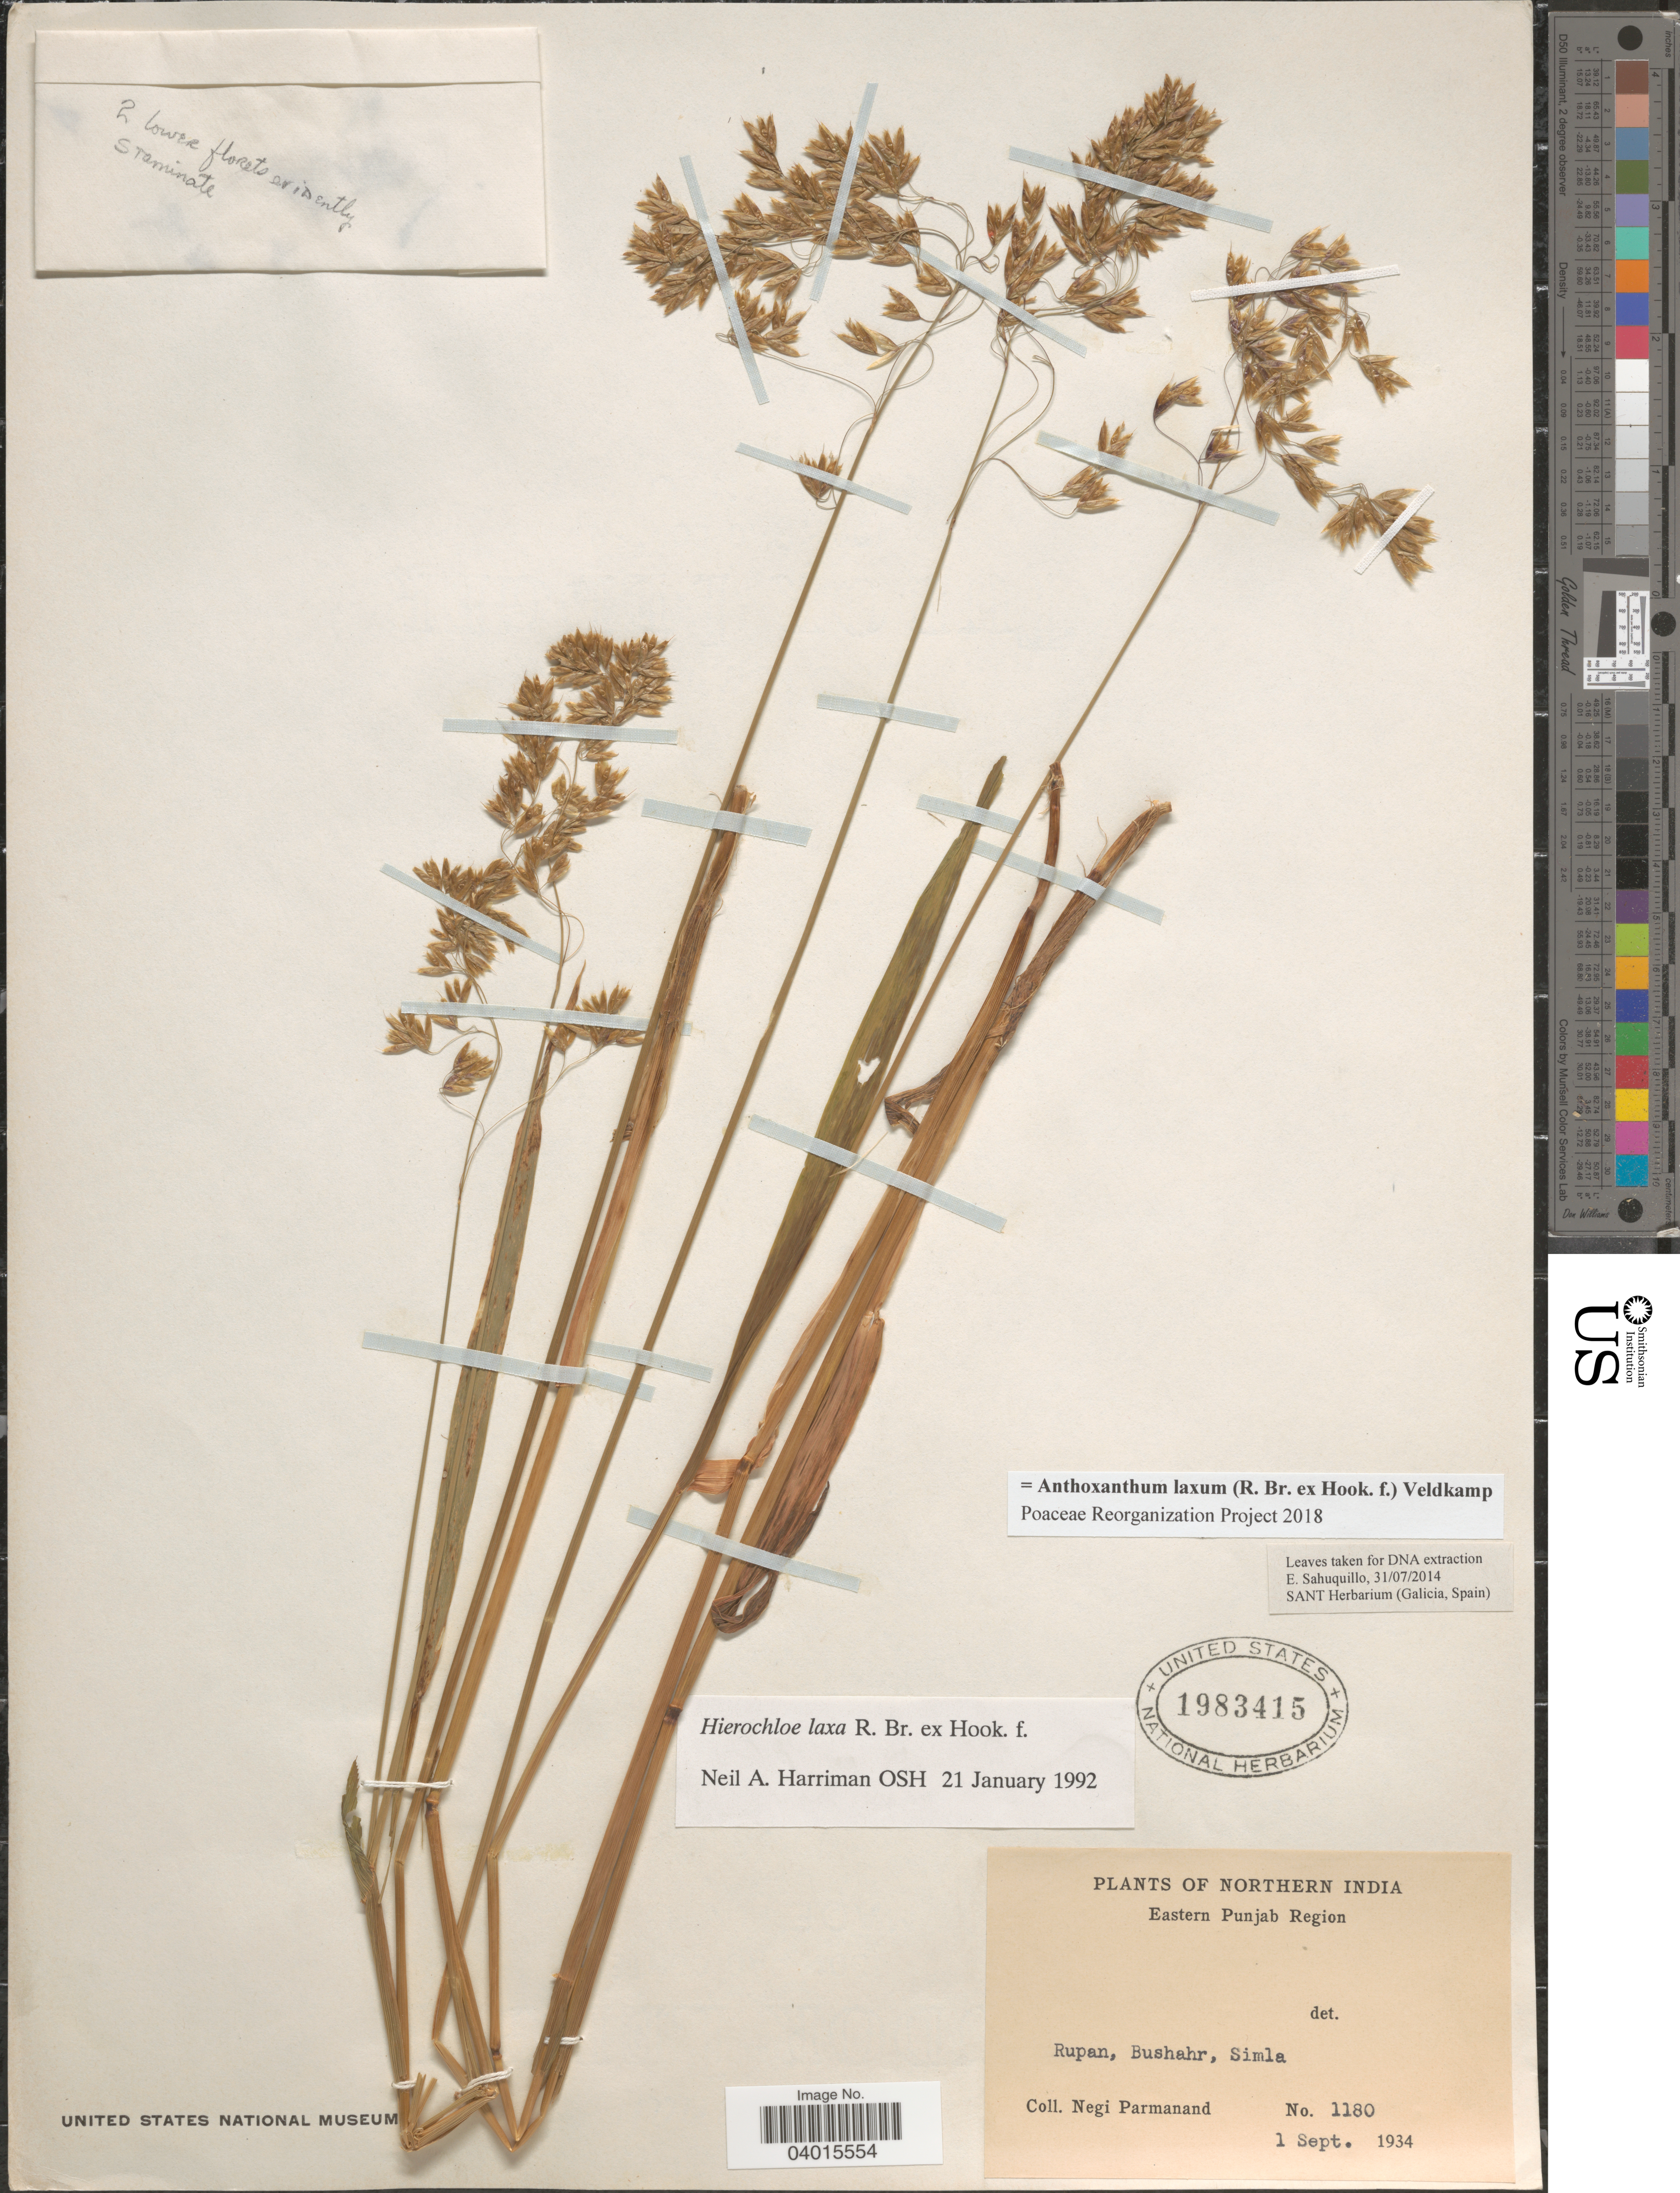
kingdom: Plantae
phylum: Tracheophyta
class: Liliopsida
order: Poales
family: Poaceae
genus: Anthoxanthum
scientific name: Anthoxanthum laxum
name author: (R. Br. ex Hook. f.) Veldkamp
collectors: N. Parmanand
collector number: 1180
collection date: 1934-09-01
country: India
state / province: Himachal Pradesh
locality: Northern India. Eastern Punjab Region. Rupan, Bushahr, Simla.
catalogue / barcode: US 1983415